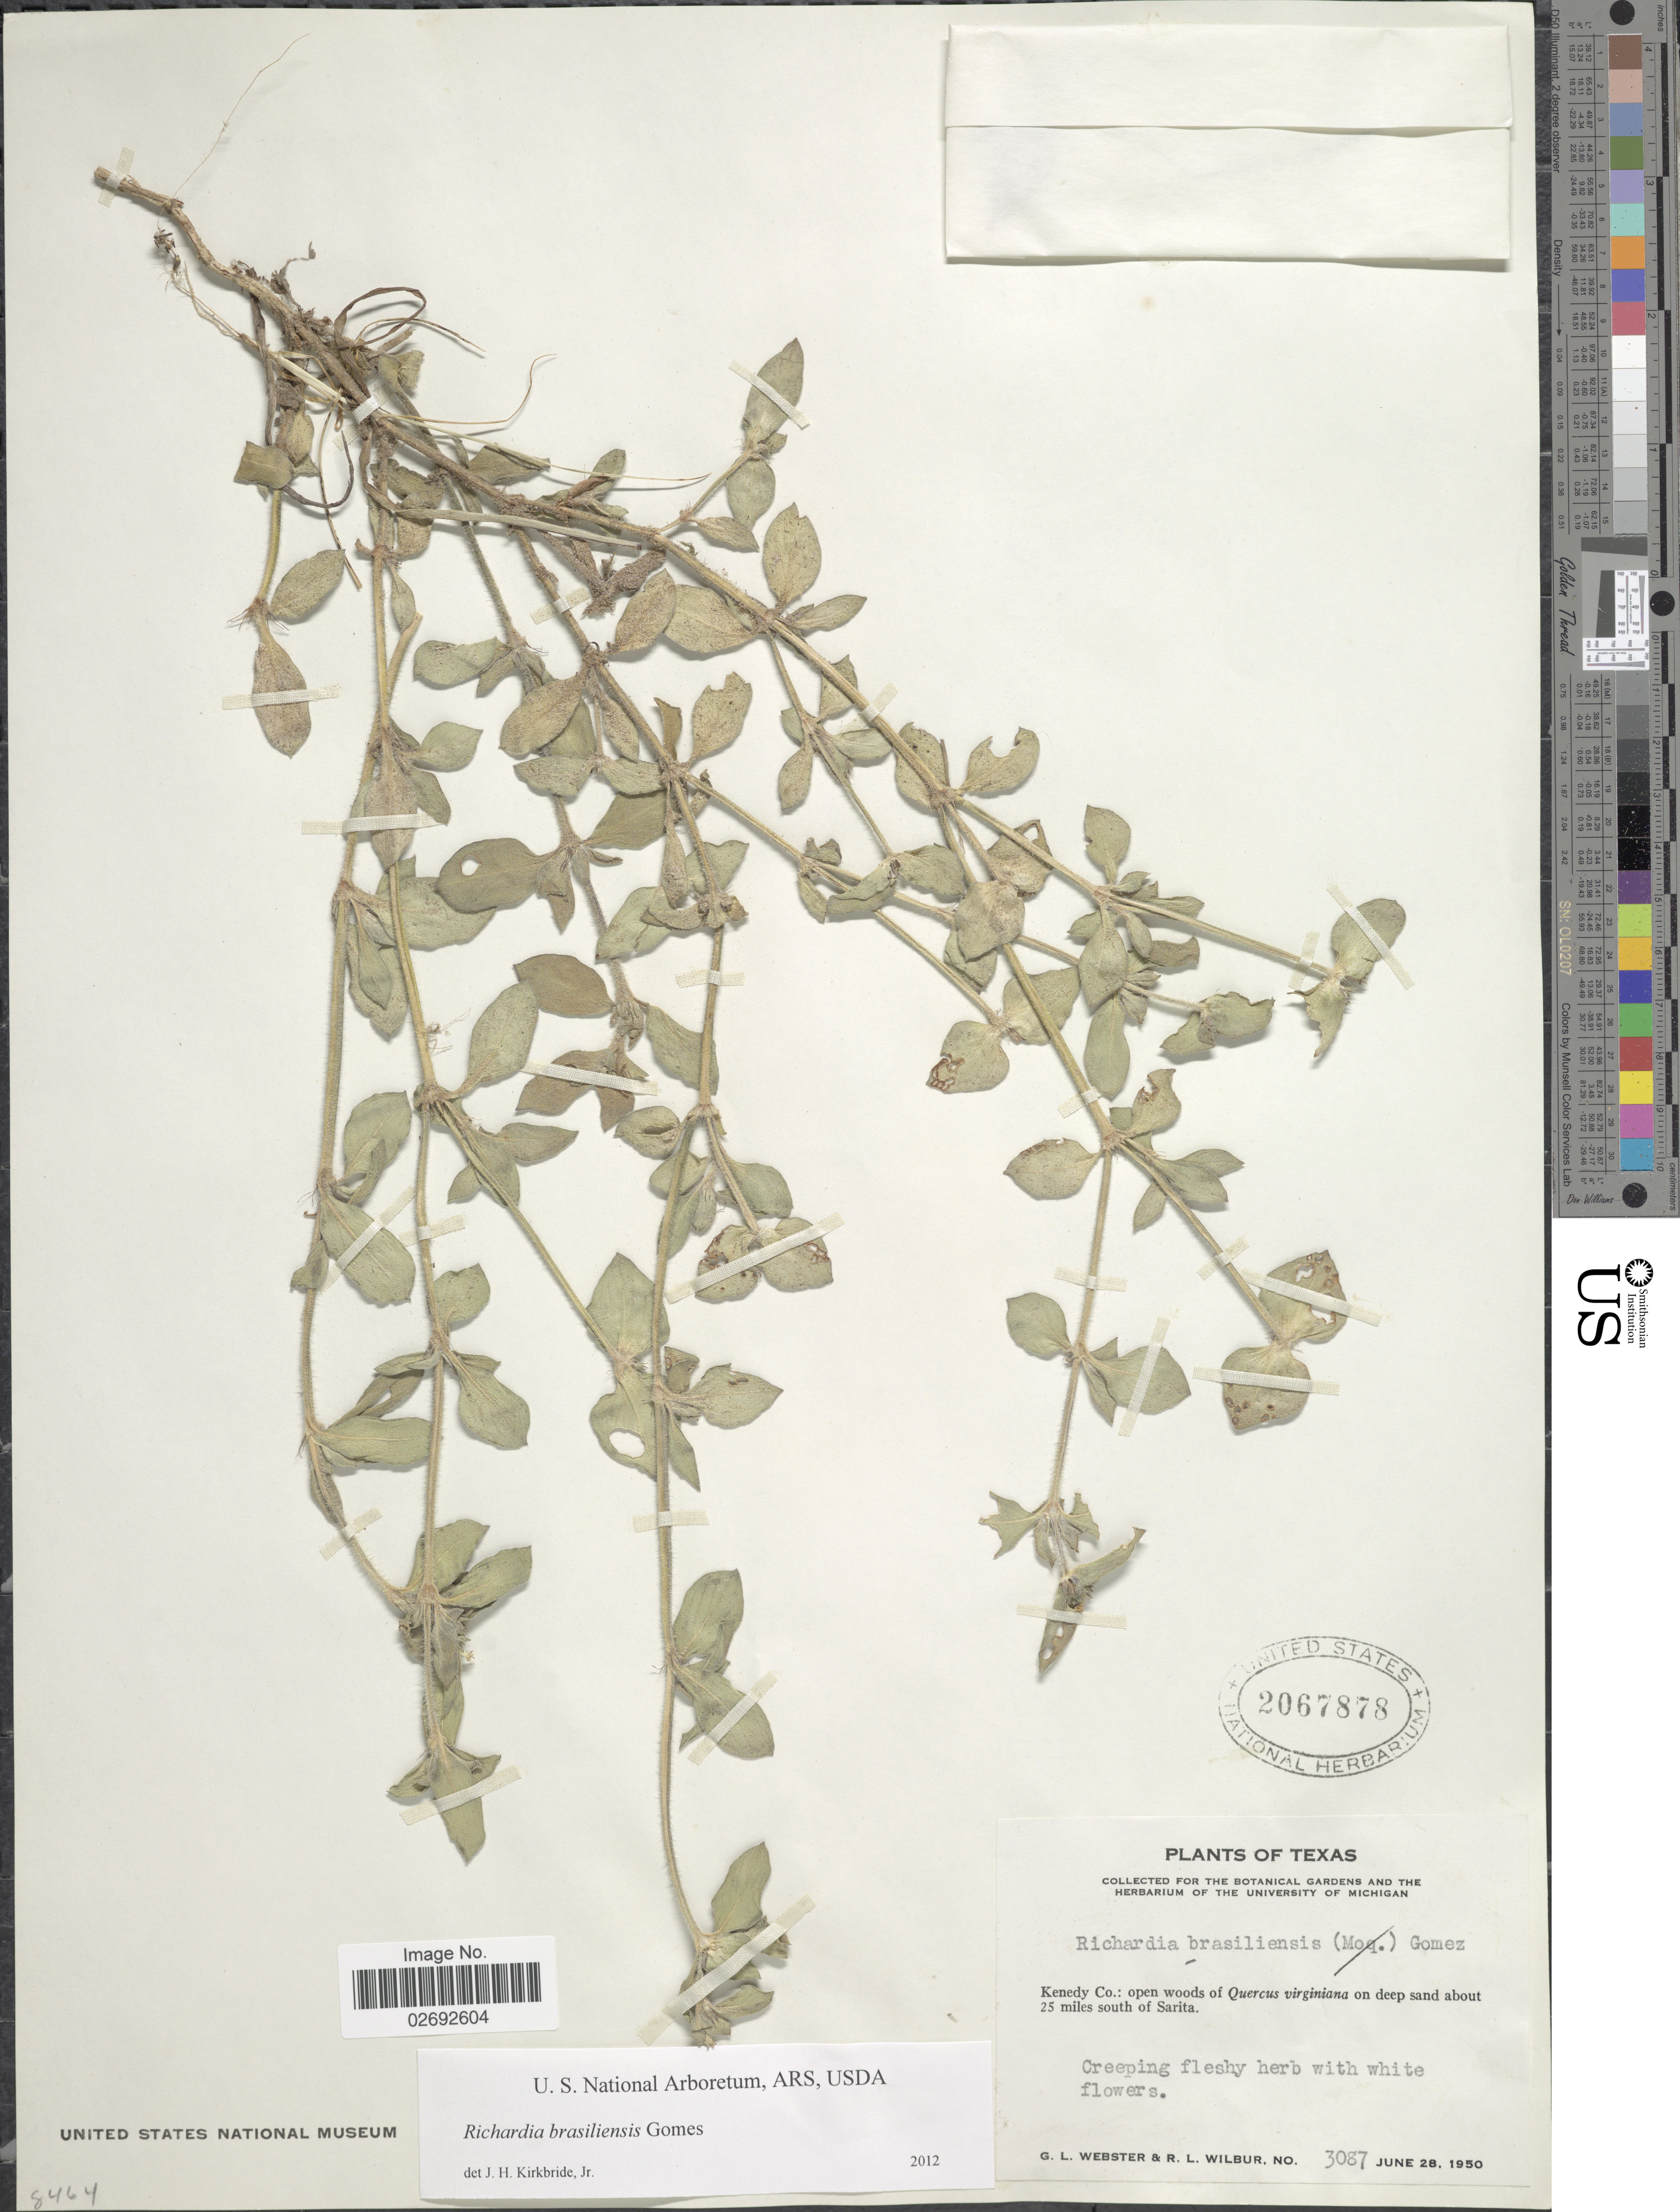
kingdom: Plantae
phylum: Tracheophyta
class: Magnoliopsida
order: Gentianales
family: Rubiaceae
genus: Richardia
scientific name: Richardia brasiliensis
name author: Gomes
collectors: G. L. Webster & R. L. Wilbur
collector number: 3087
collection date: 1950-06-28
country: United States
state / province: Texas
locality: Kenedy Co.: open woods of Quercus virginiana on deep sand about 25 miles south of Sarita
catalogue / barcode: US 2067878